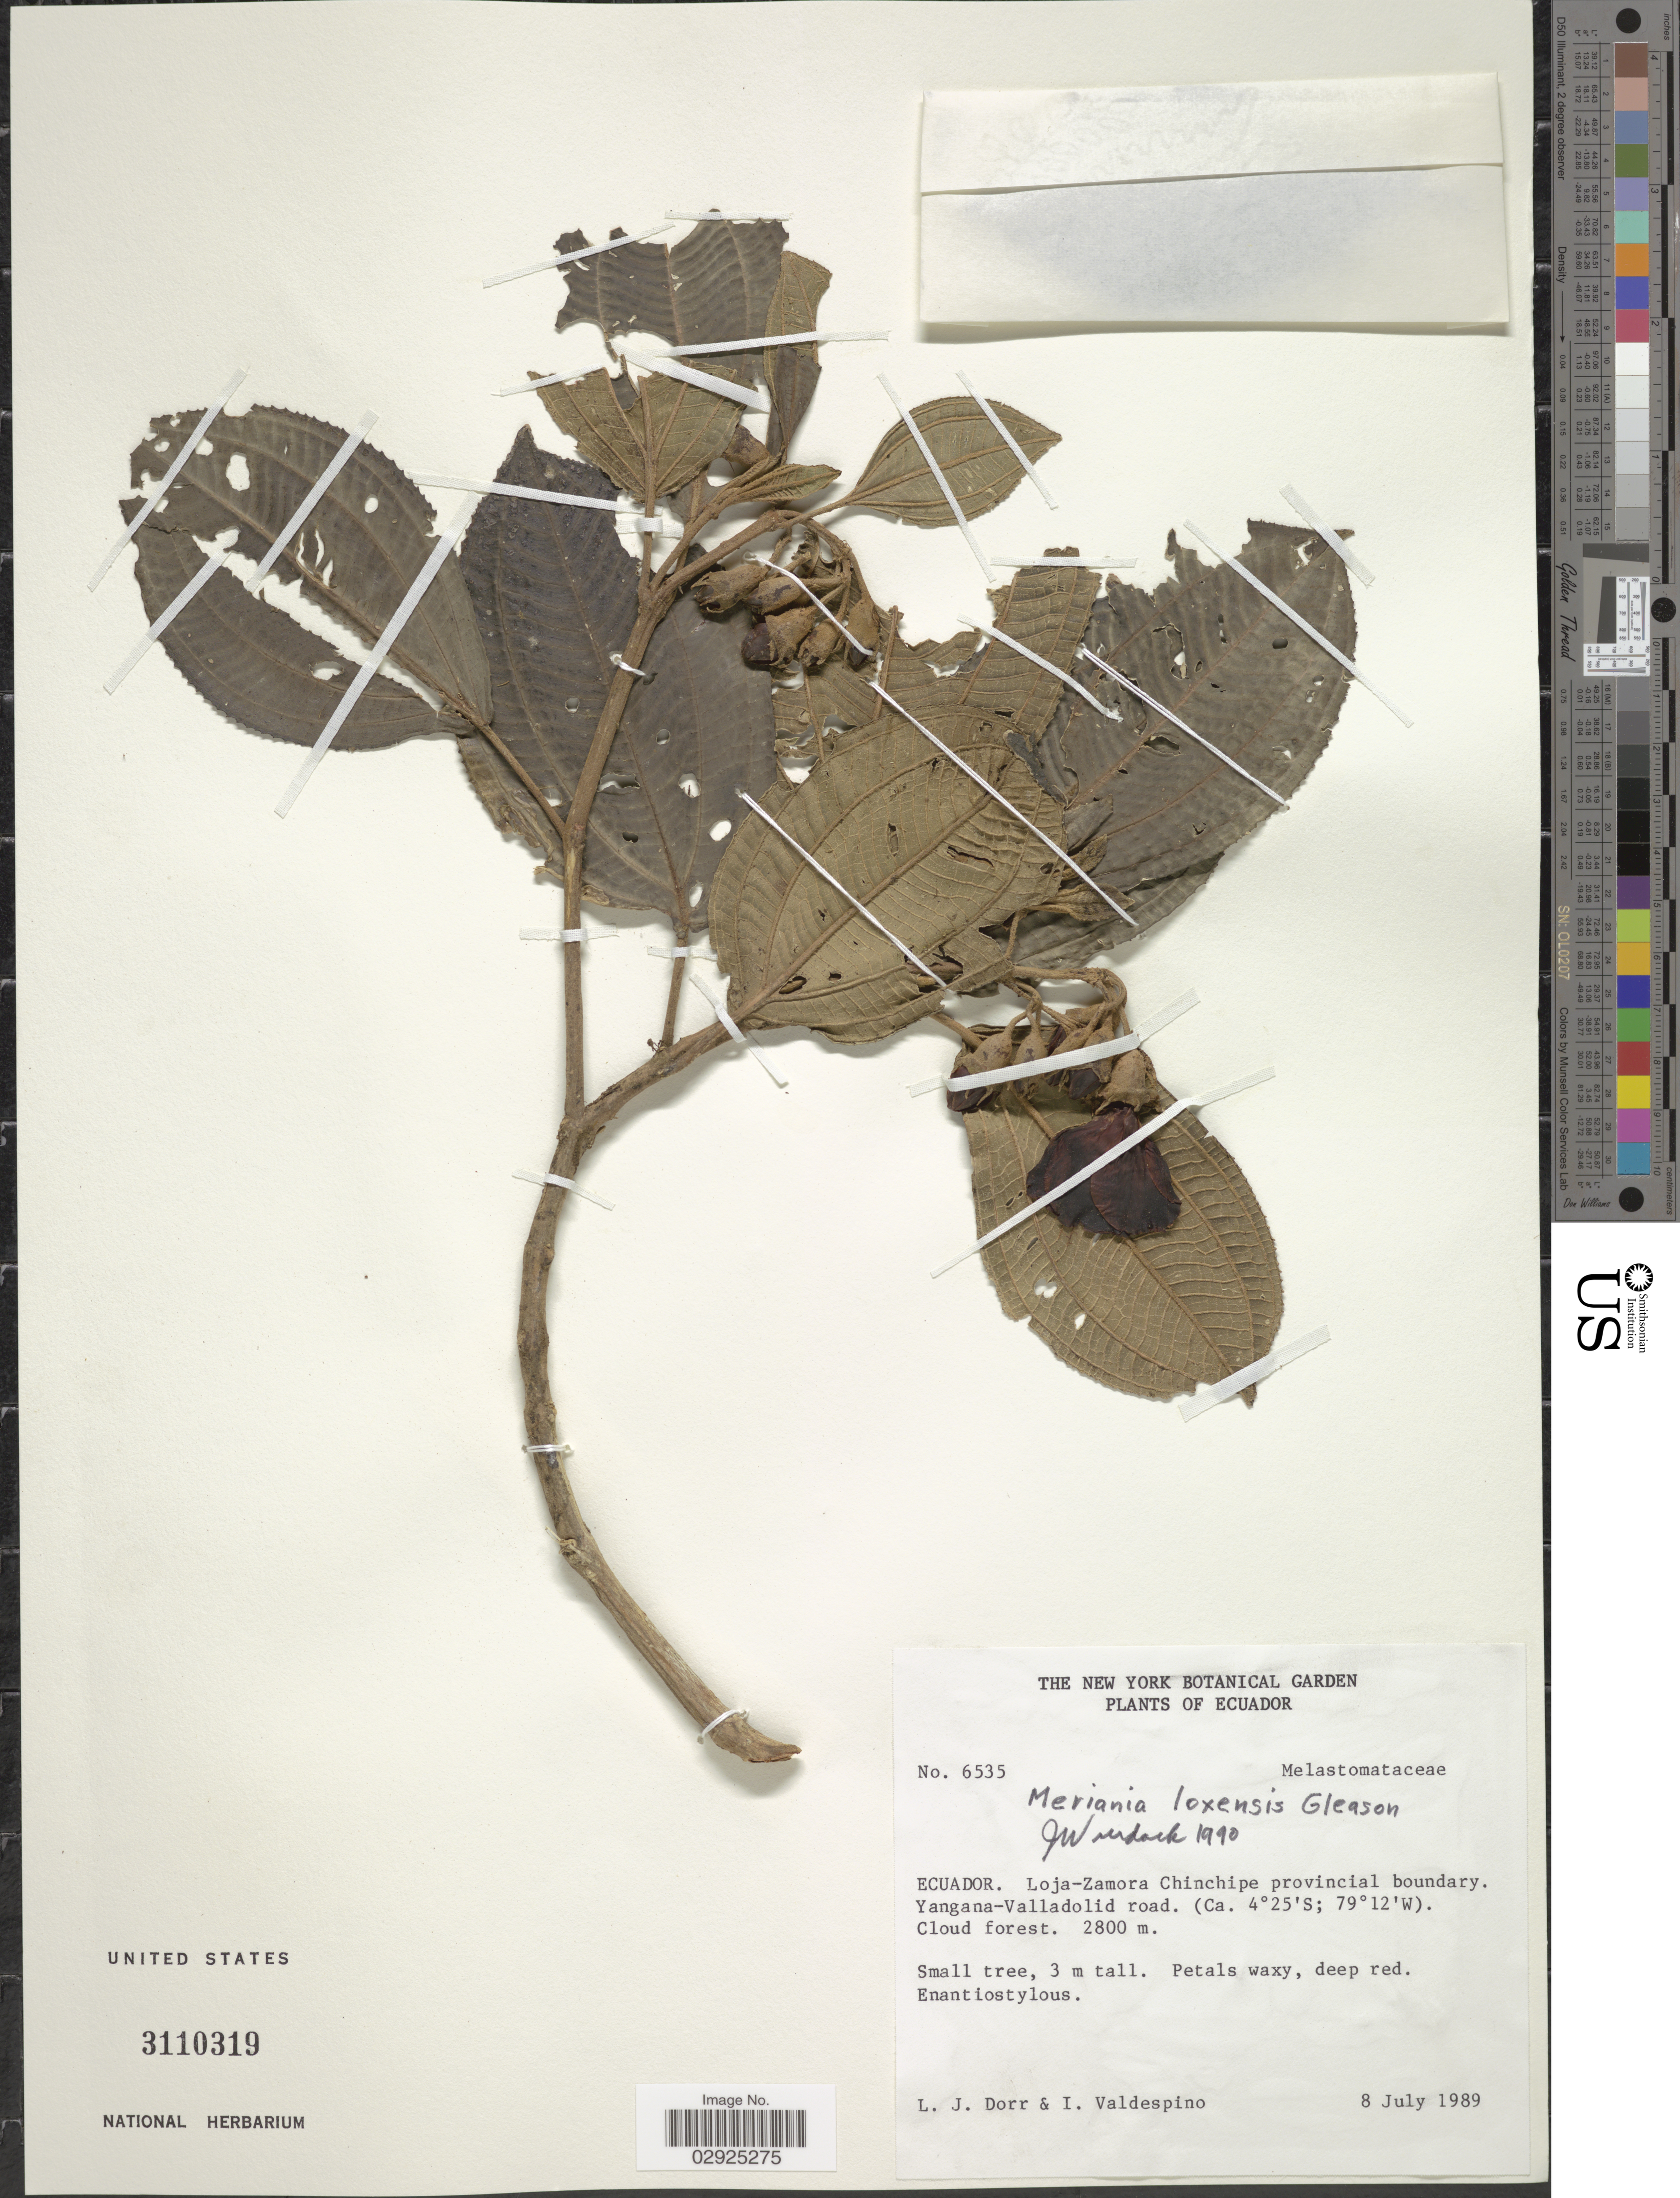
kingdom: Plantae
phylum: Tracheophyta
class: Magnoliopsida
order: Myrtales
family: Melastomataceae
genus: Meriania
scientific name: Meriania loxensis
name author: Gleason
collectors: L. J. Dorr & I. Valdespino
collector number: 6535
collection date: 1989-07-08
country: Ecuador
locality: Loja-Zamora Chinchipe provincial boundary, Yangana-Valladolid road.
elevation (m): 2800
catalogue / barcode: US 3110319